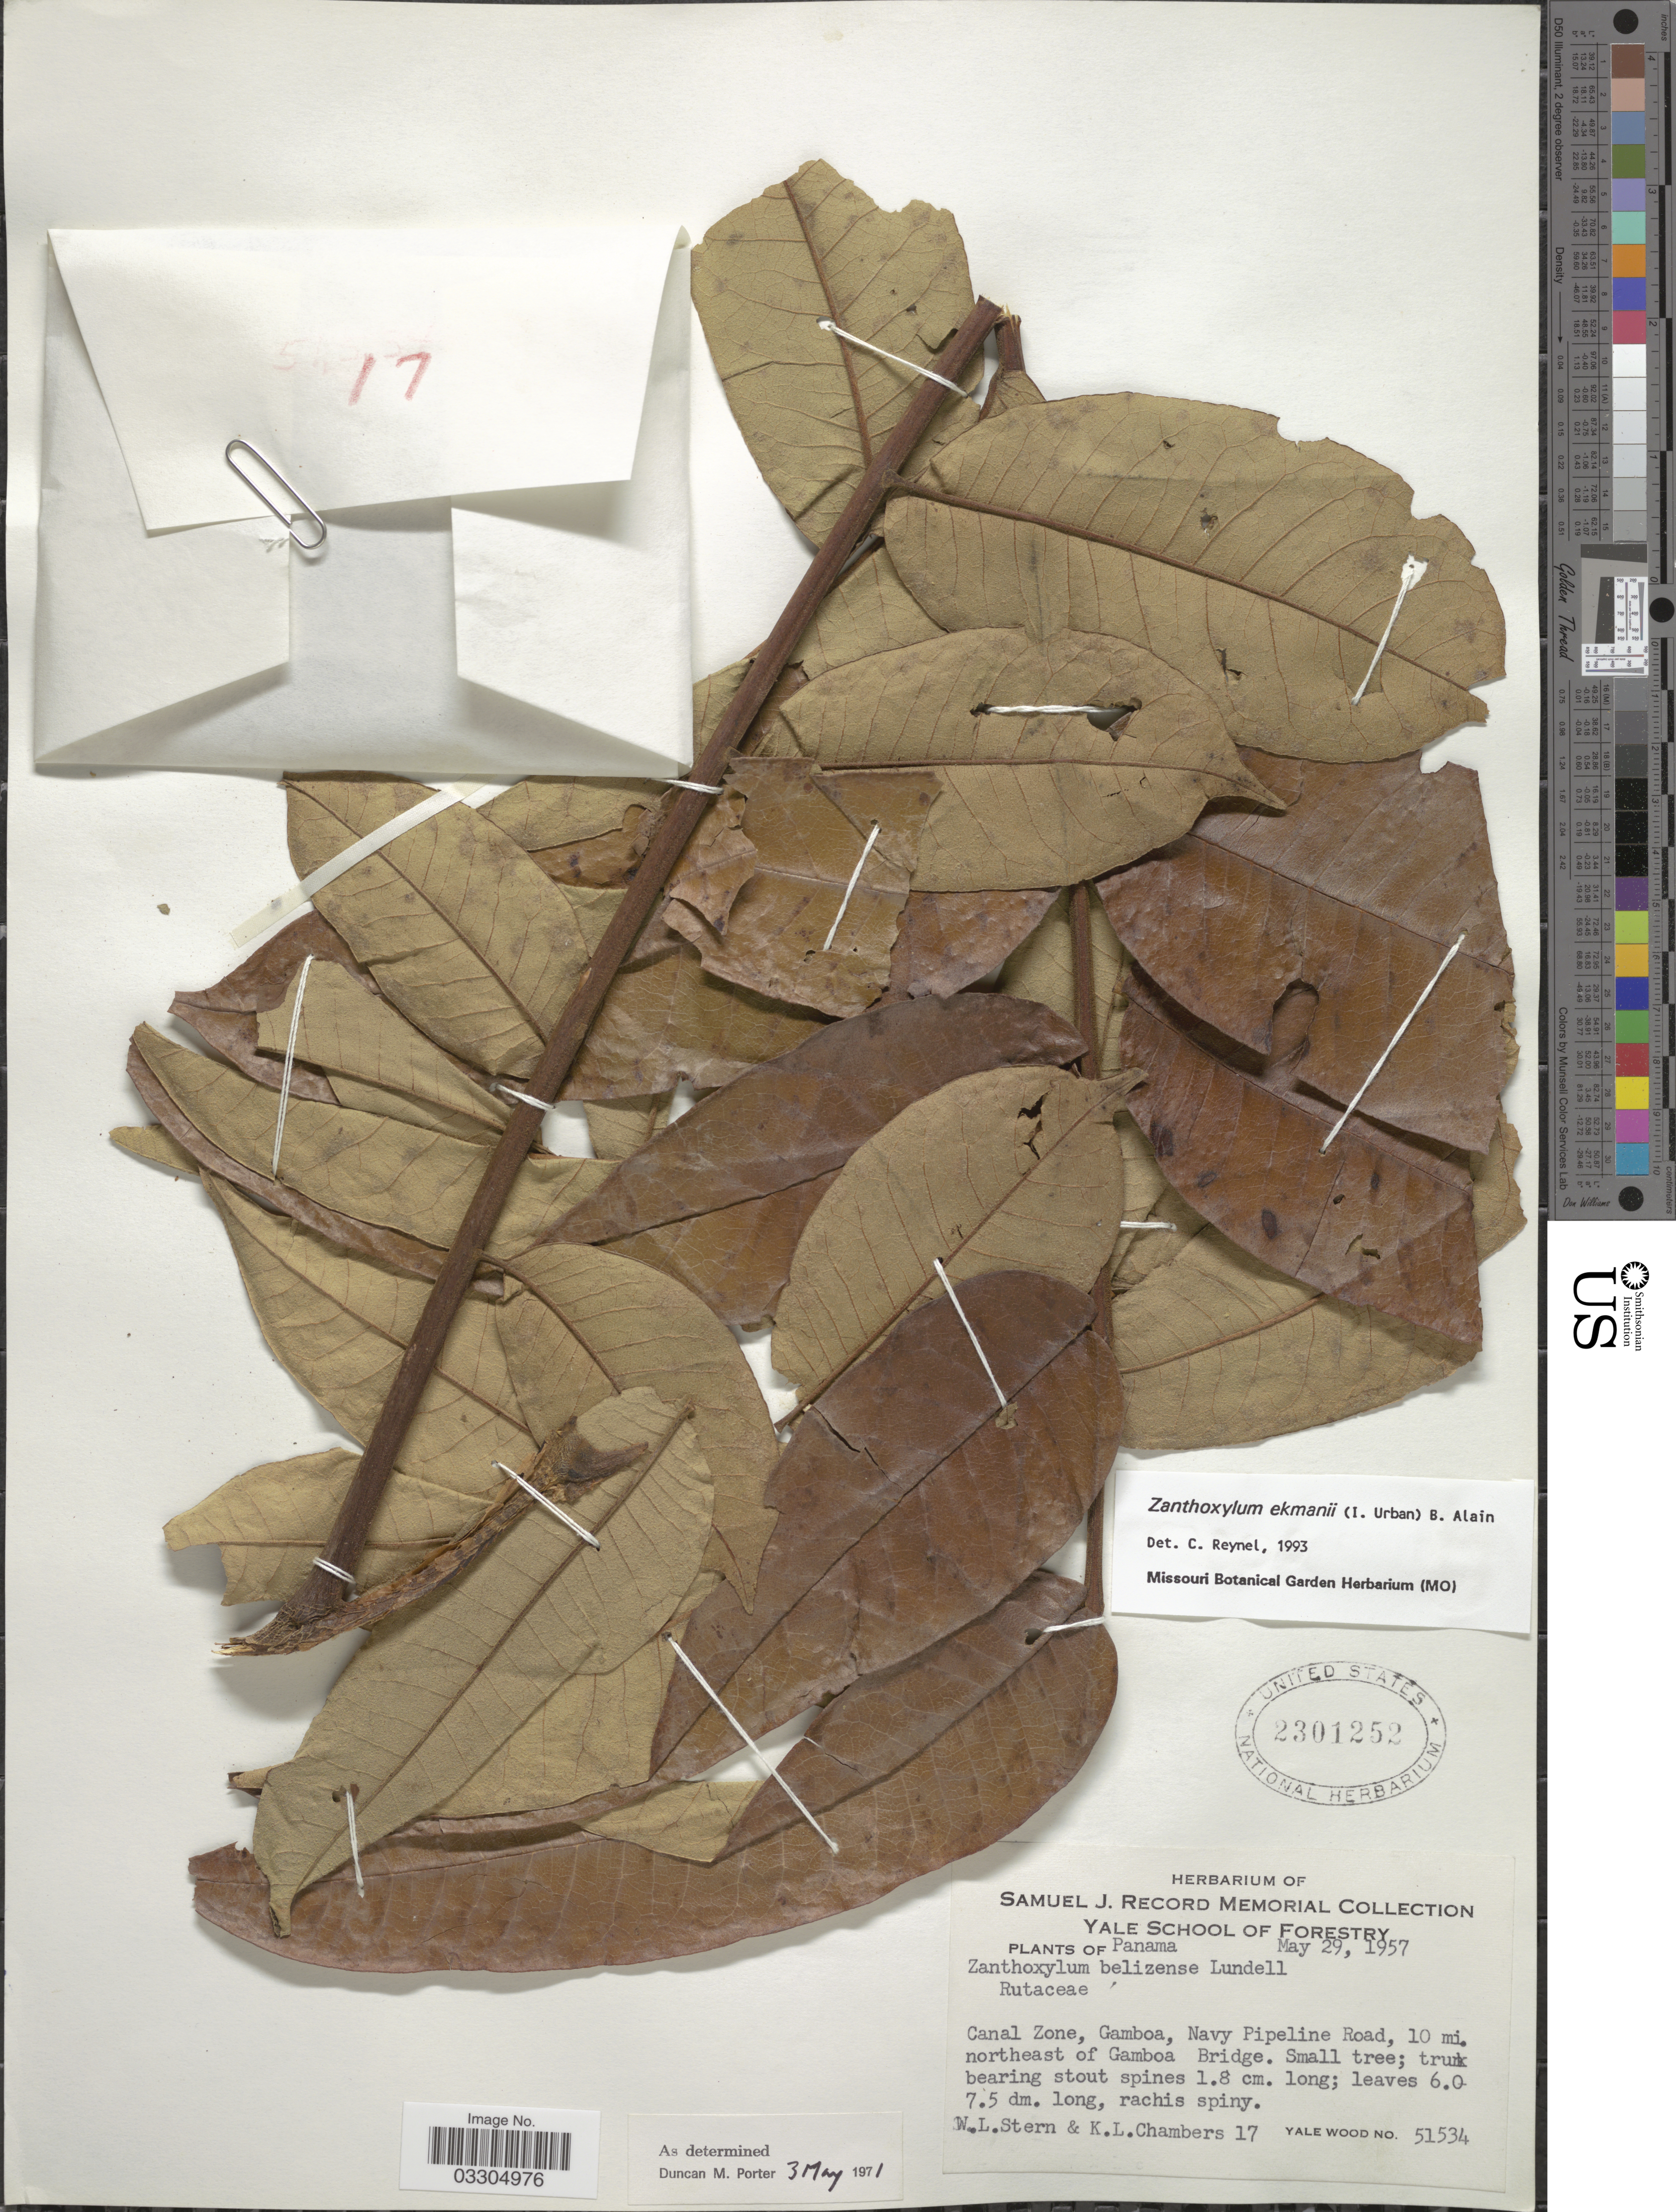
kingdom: Plantae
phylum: Tracheophyta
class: Magnoliopsida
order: Sapindales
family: Rutaceae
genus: Zanthoxylum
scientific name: Zanthoxylum belizense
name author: Lundell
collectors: W. L. Stern & K. Chambers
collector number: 17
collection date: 1957-05-29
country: Panama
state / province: Colón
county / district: Canal Zone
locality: Canal Zone, Gamboa, Navy Pipeline Road, 10 mi. northeast of Gamboa Bridge.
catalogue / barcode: US 2301252